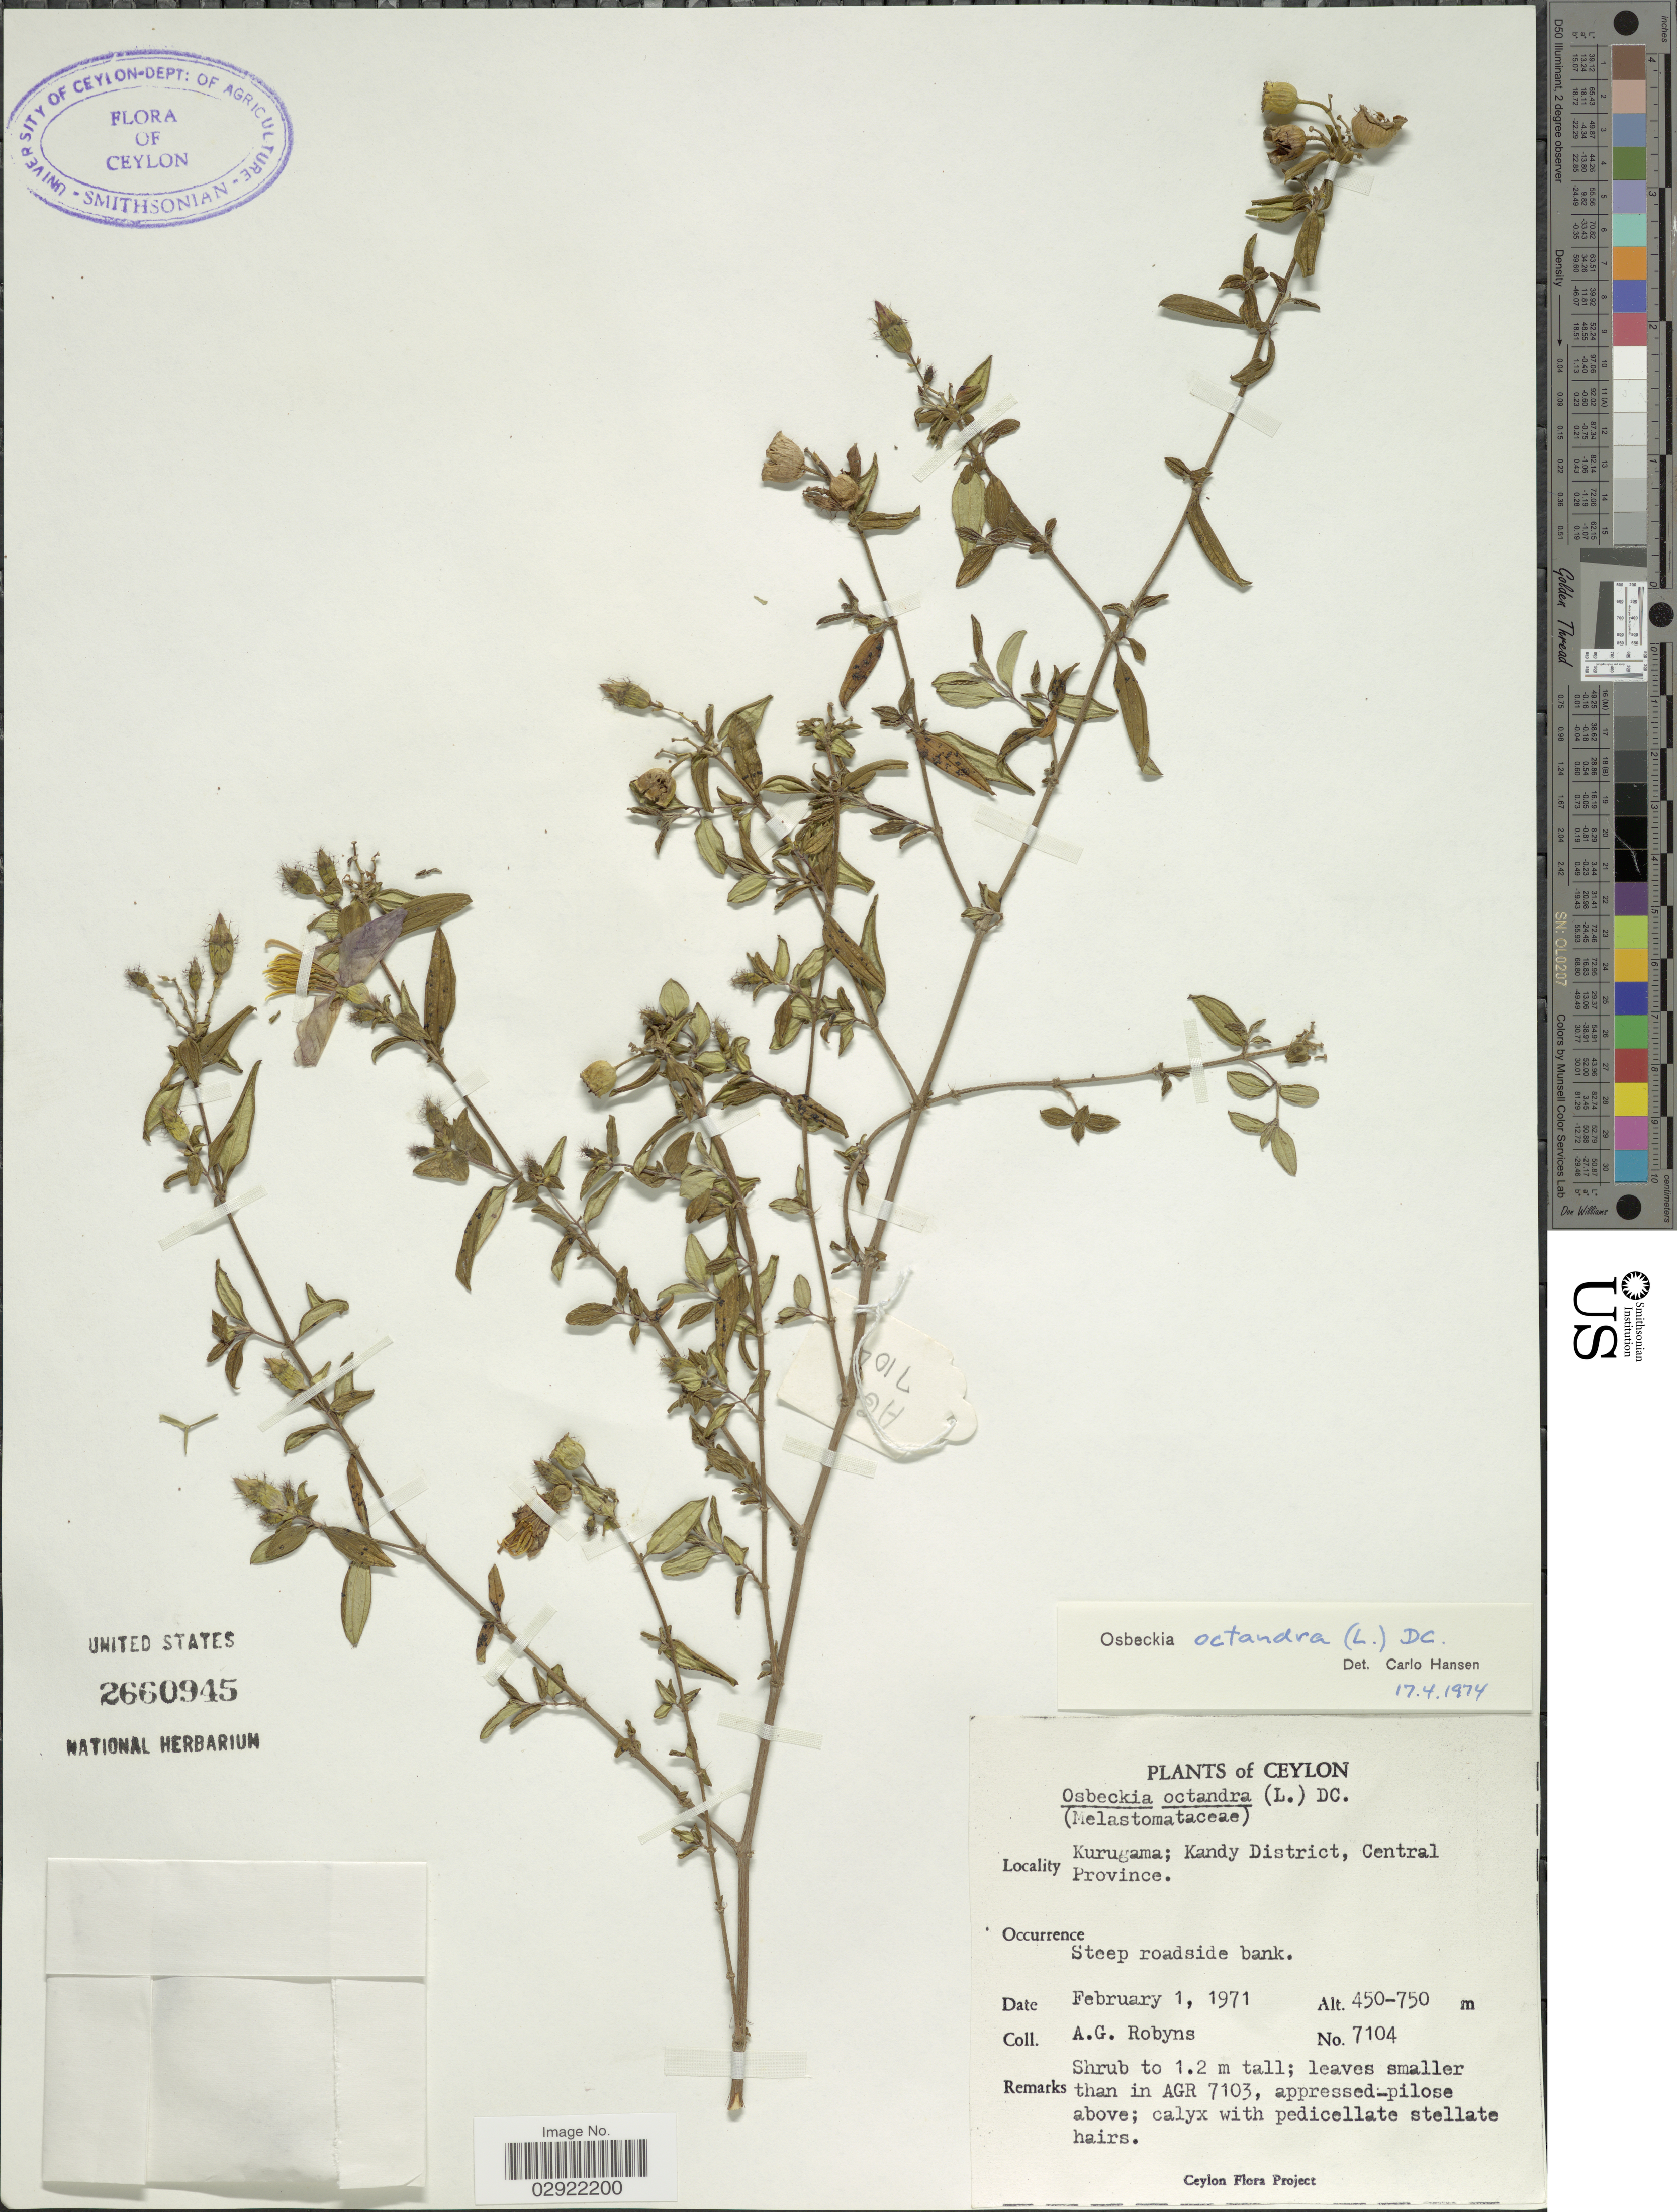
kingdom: Plantae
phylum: Tracheophyta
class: Magnoliopsida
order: Myrtales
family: Melastomataceae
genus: Osbeckia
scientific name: Osbeckia octandra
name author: DC.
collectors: A. Robyns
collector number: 7104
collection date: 1971-02-01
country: Sri Lanka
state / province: Central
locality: Ceylon. Kurugama; Kandy District.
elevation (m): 450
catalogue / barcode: US 2660945